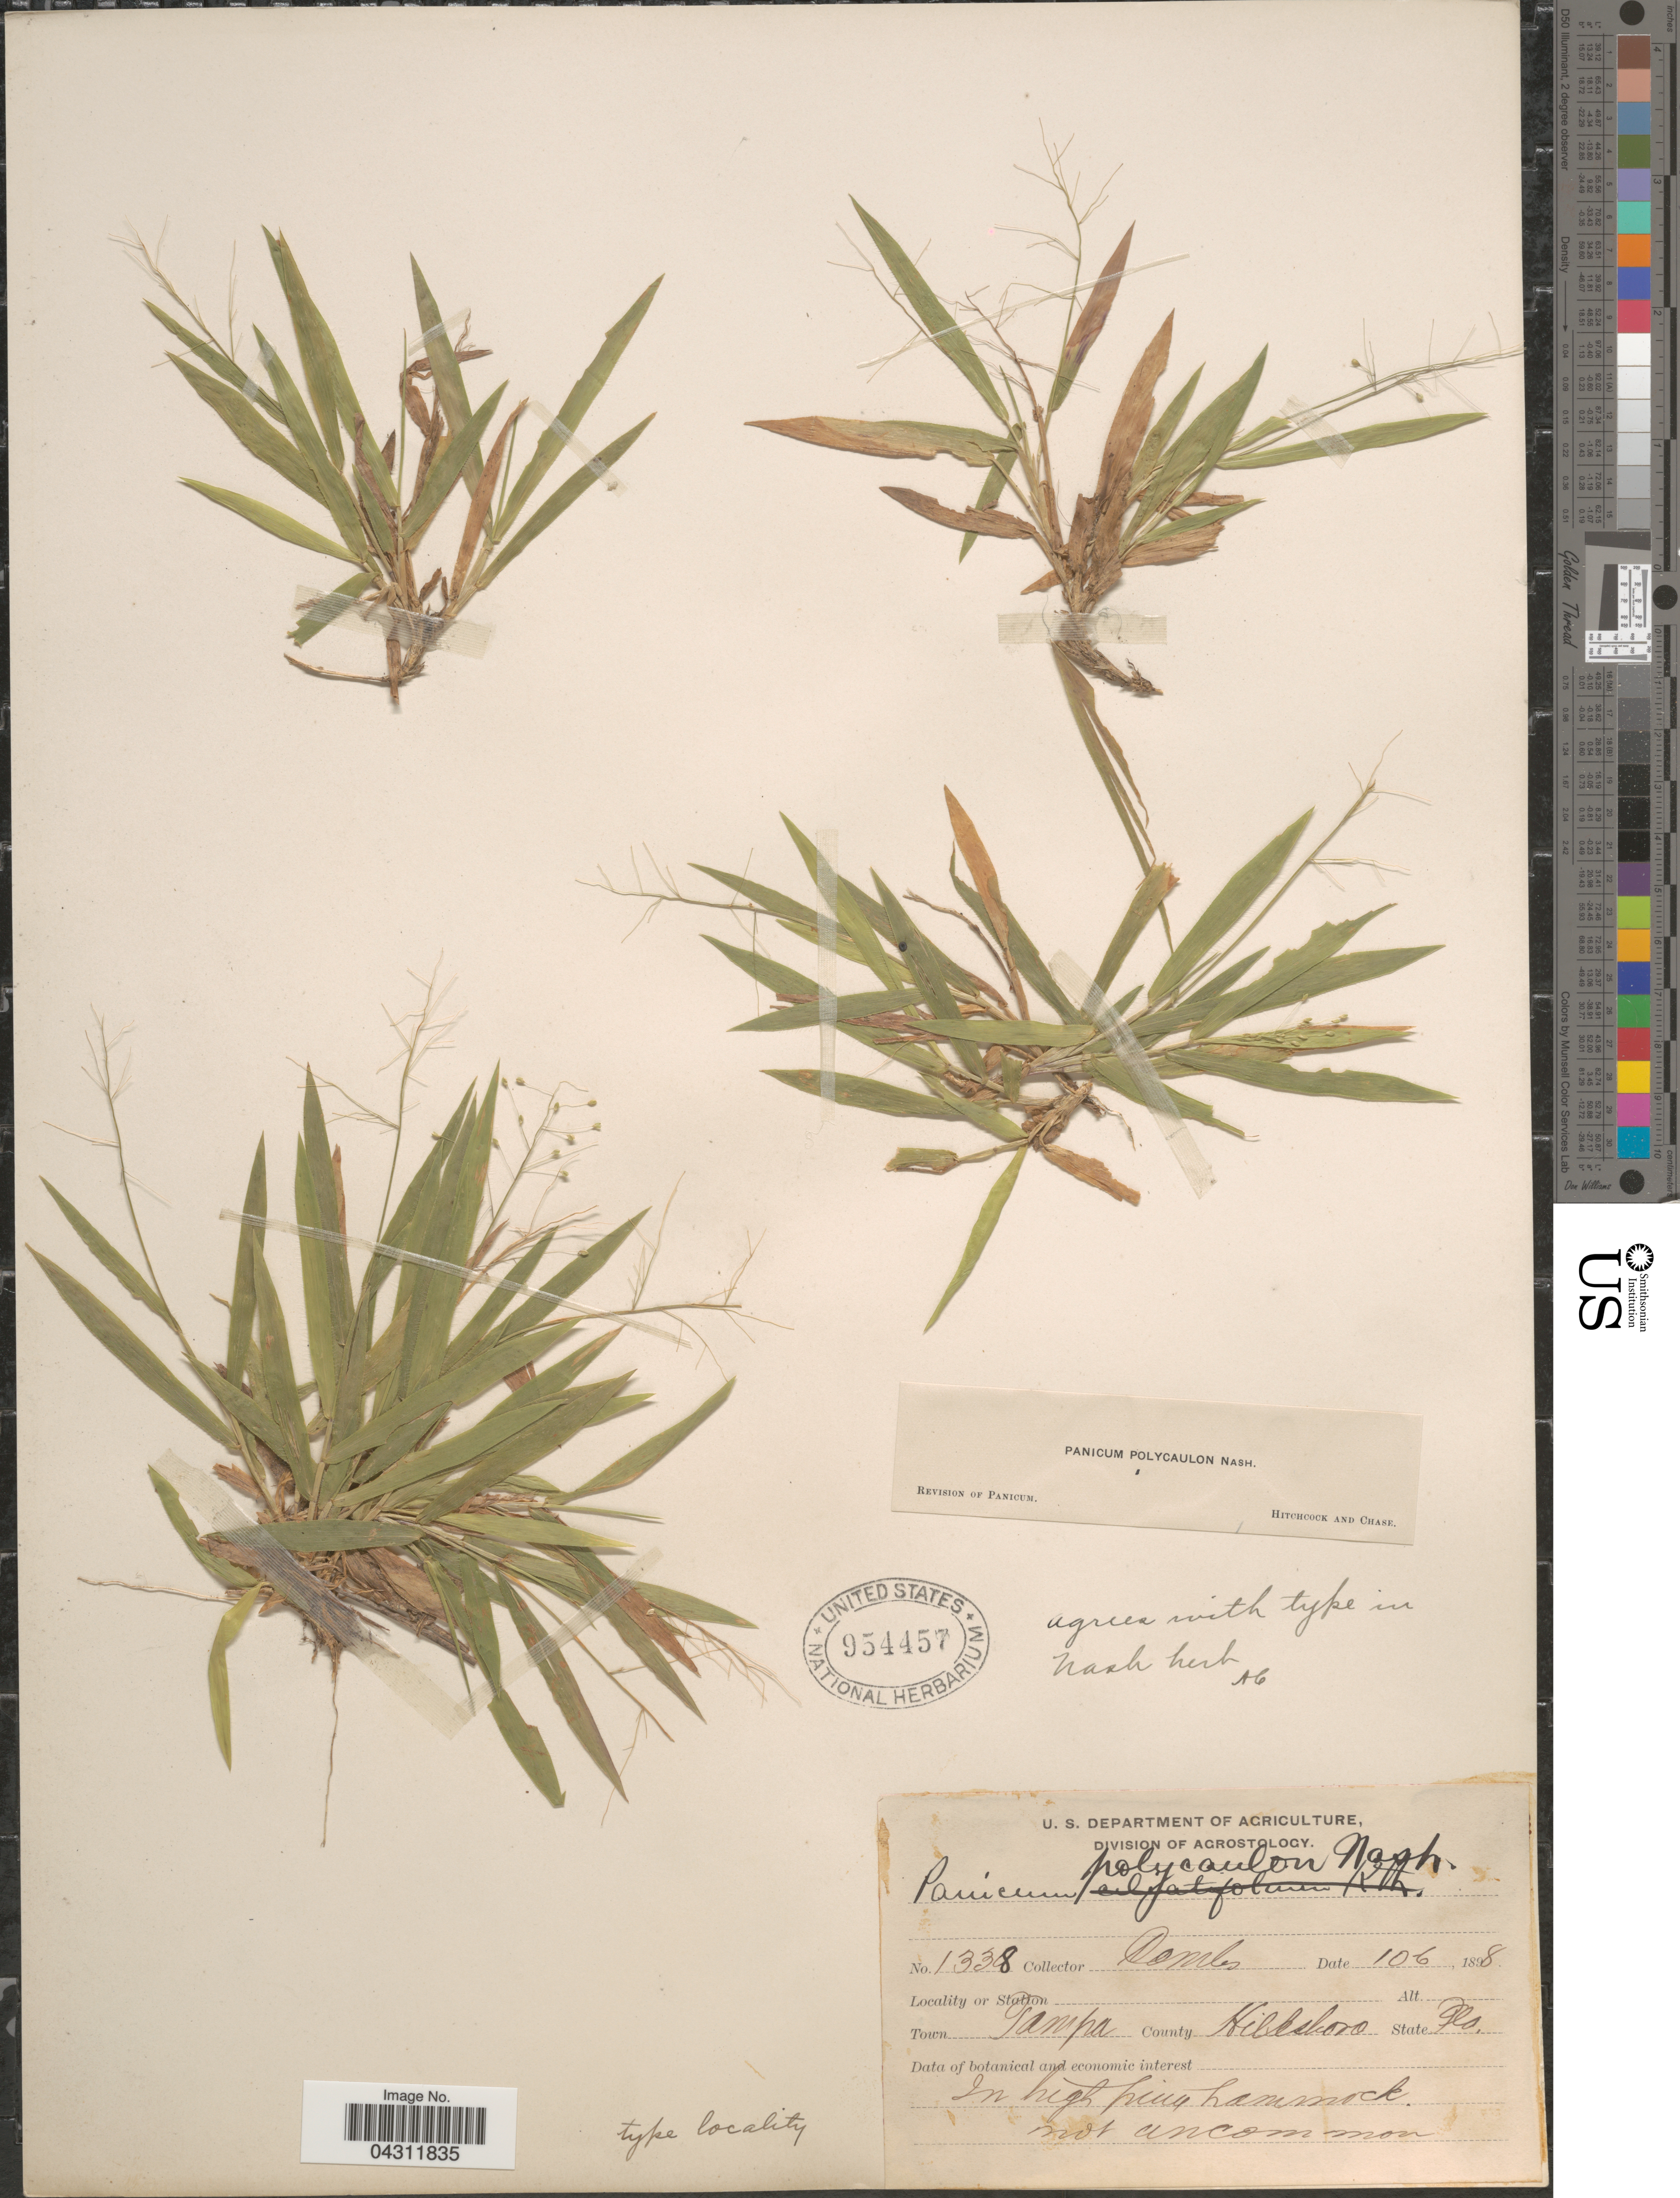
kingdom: Plantae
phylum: Tracheophyta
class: Liliopsida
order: Poales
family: Poaceae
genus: Dichanthelium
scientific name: Dichanthelium strigosum var. glabrescens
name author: (Griseb.) Freckmann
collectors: -. Combs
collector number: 1338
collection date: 1898-10-06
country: United States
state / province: Florida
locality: Town Tampa. County Hillsboro.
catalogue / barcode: US 954457